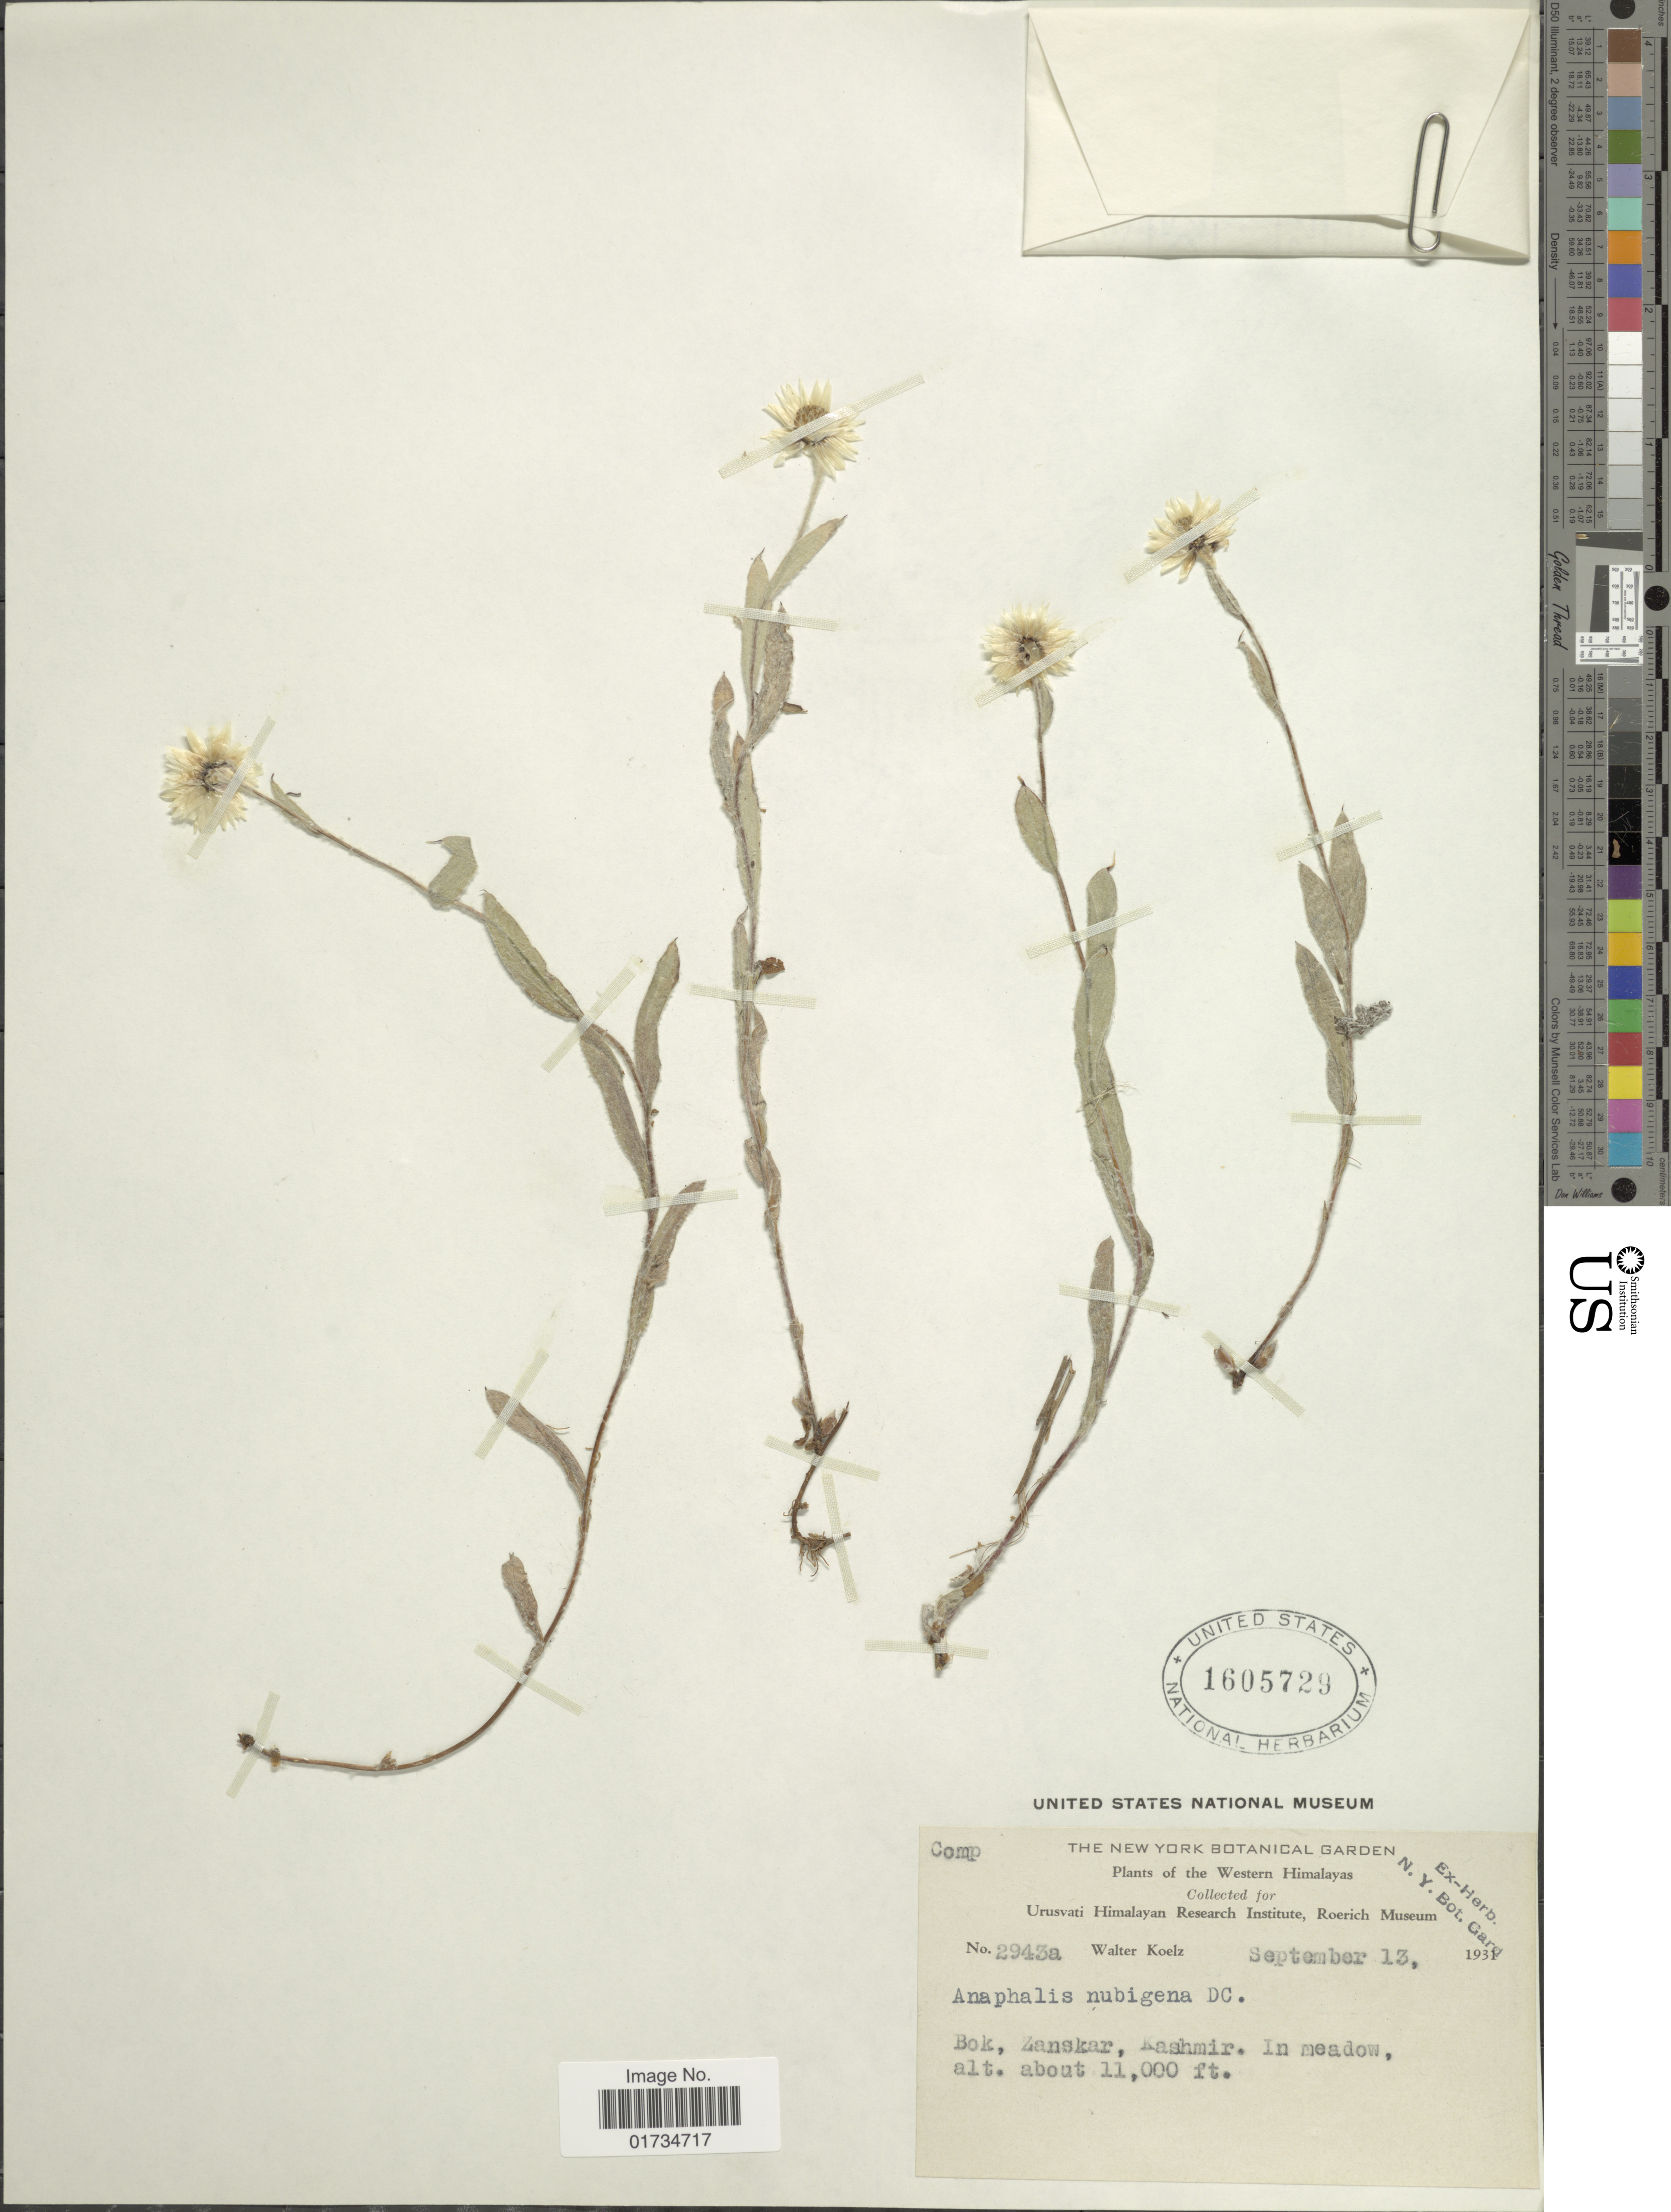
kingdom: Plantae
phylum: Tracheophyta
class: Magnoliopsida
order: Asterales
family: Asteraceae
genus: Anaphalis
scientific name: Anaphalis nubigena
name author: DC.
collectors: W. N. Koelz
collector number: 2943a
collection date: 1931-09-13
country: India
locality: Western himalayas. Bok, Zanskarm Kashmir, In meadow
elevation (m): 3353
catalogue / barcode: US 1605729